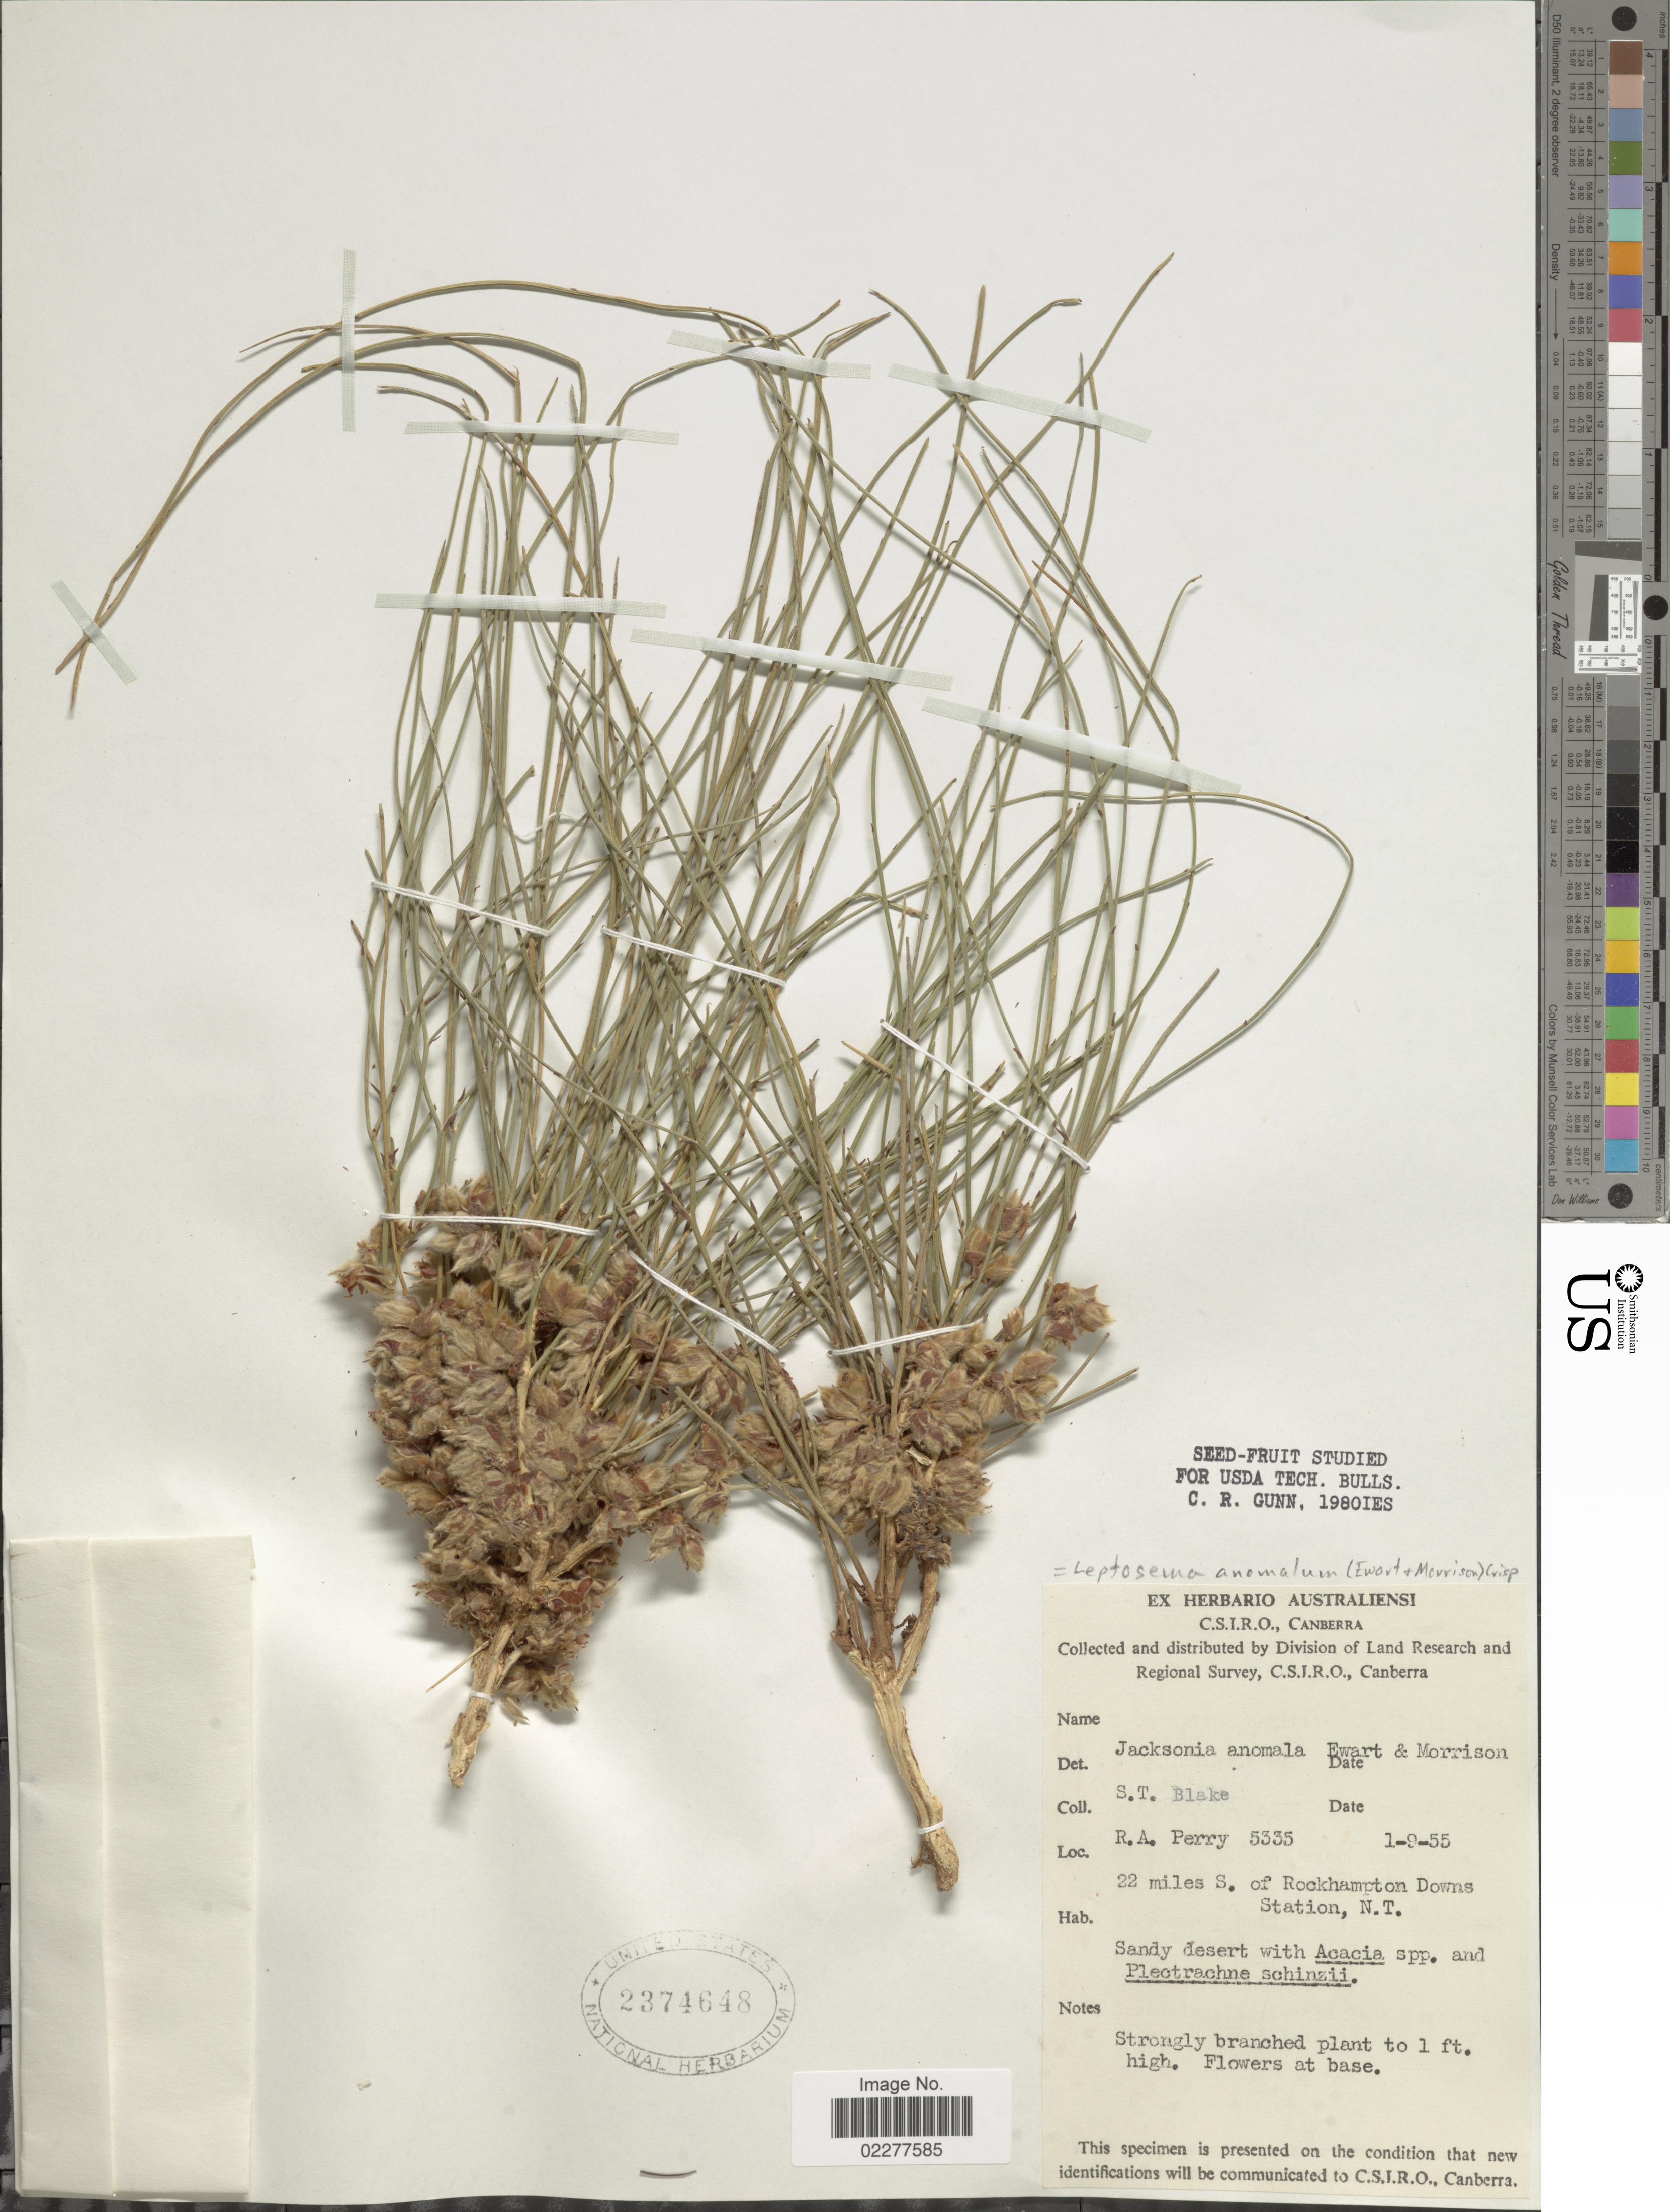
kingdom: Plantae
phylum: Tracheophyta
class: Magnoliopsida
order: Fabales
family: Fabaceae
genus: Leptosema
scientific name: Leptosema anomalum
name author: (Ewart & Morrison) Crisp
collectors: Perry, R. A.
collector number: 5335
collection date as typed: Transcribed d/m/y: 1/9/55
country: Australia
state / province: Northern Territory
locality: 22 miles S of Rockhampton Downs Station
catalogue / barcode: US 2374648